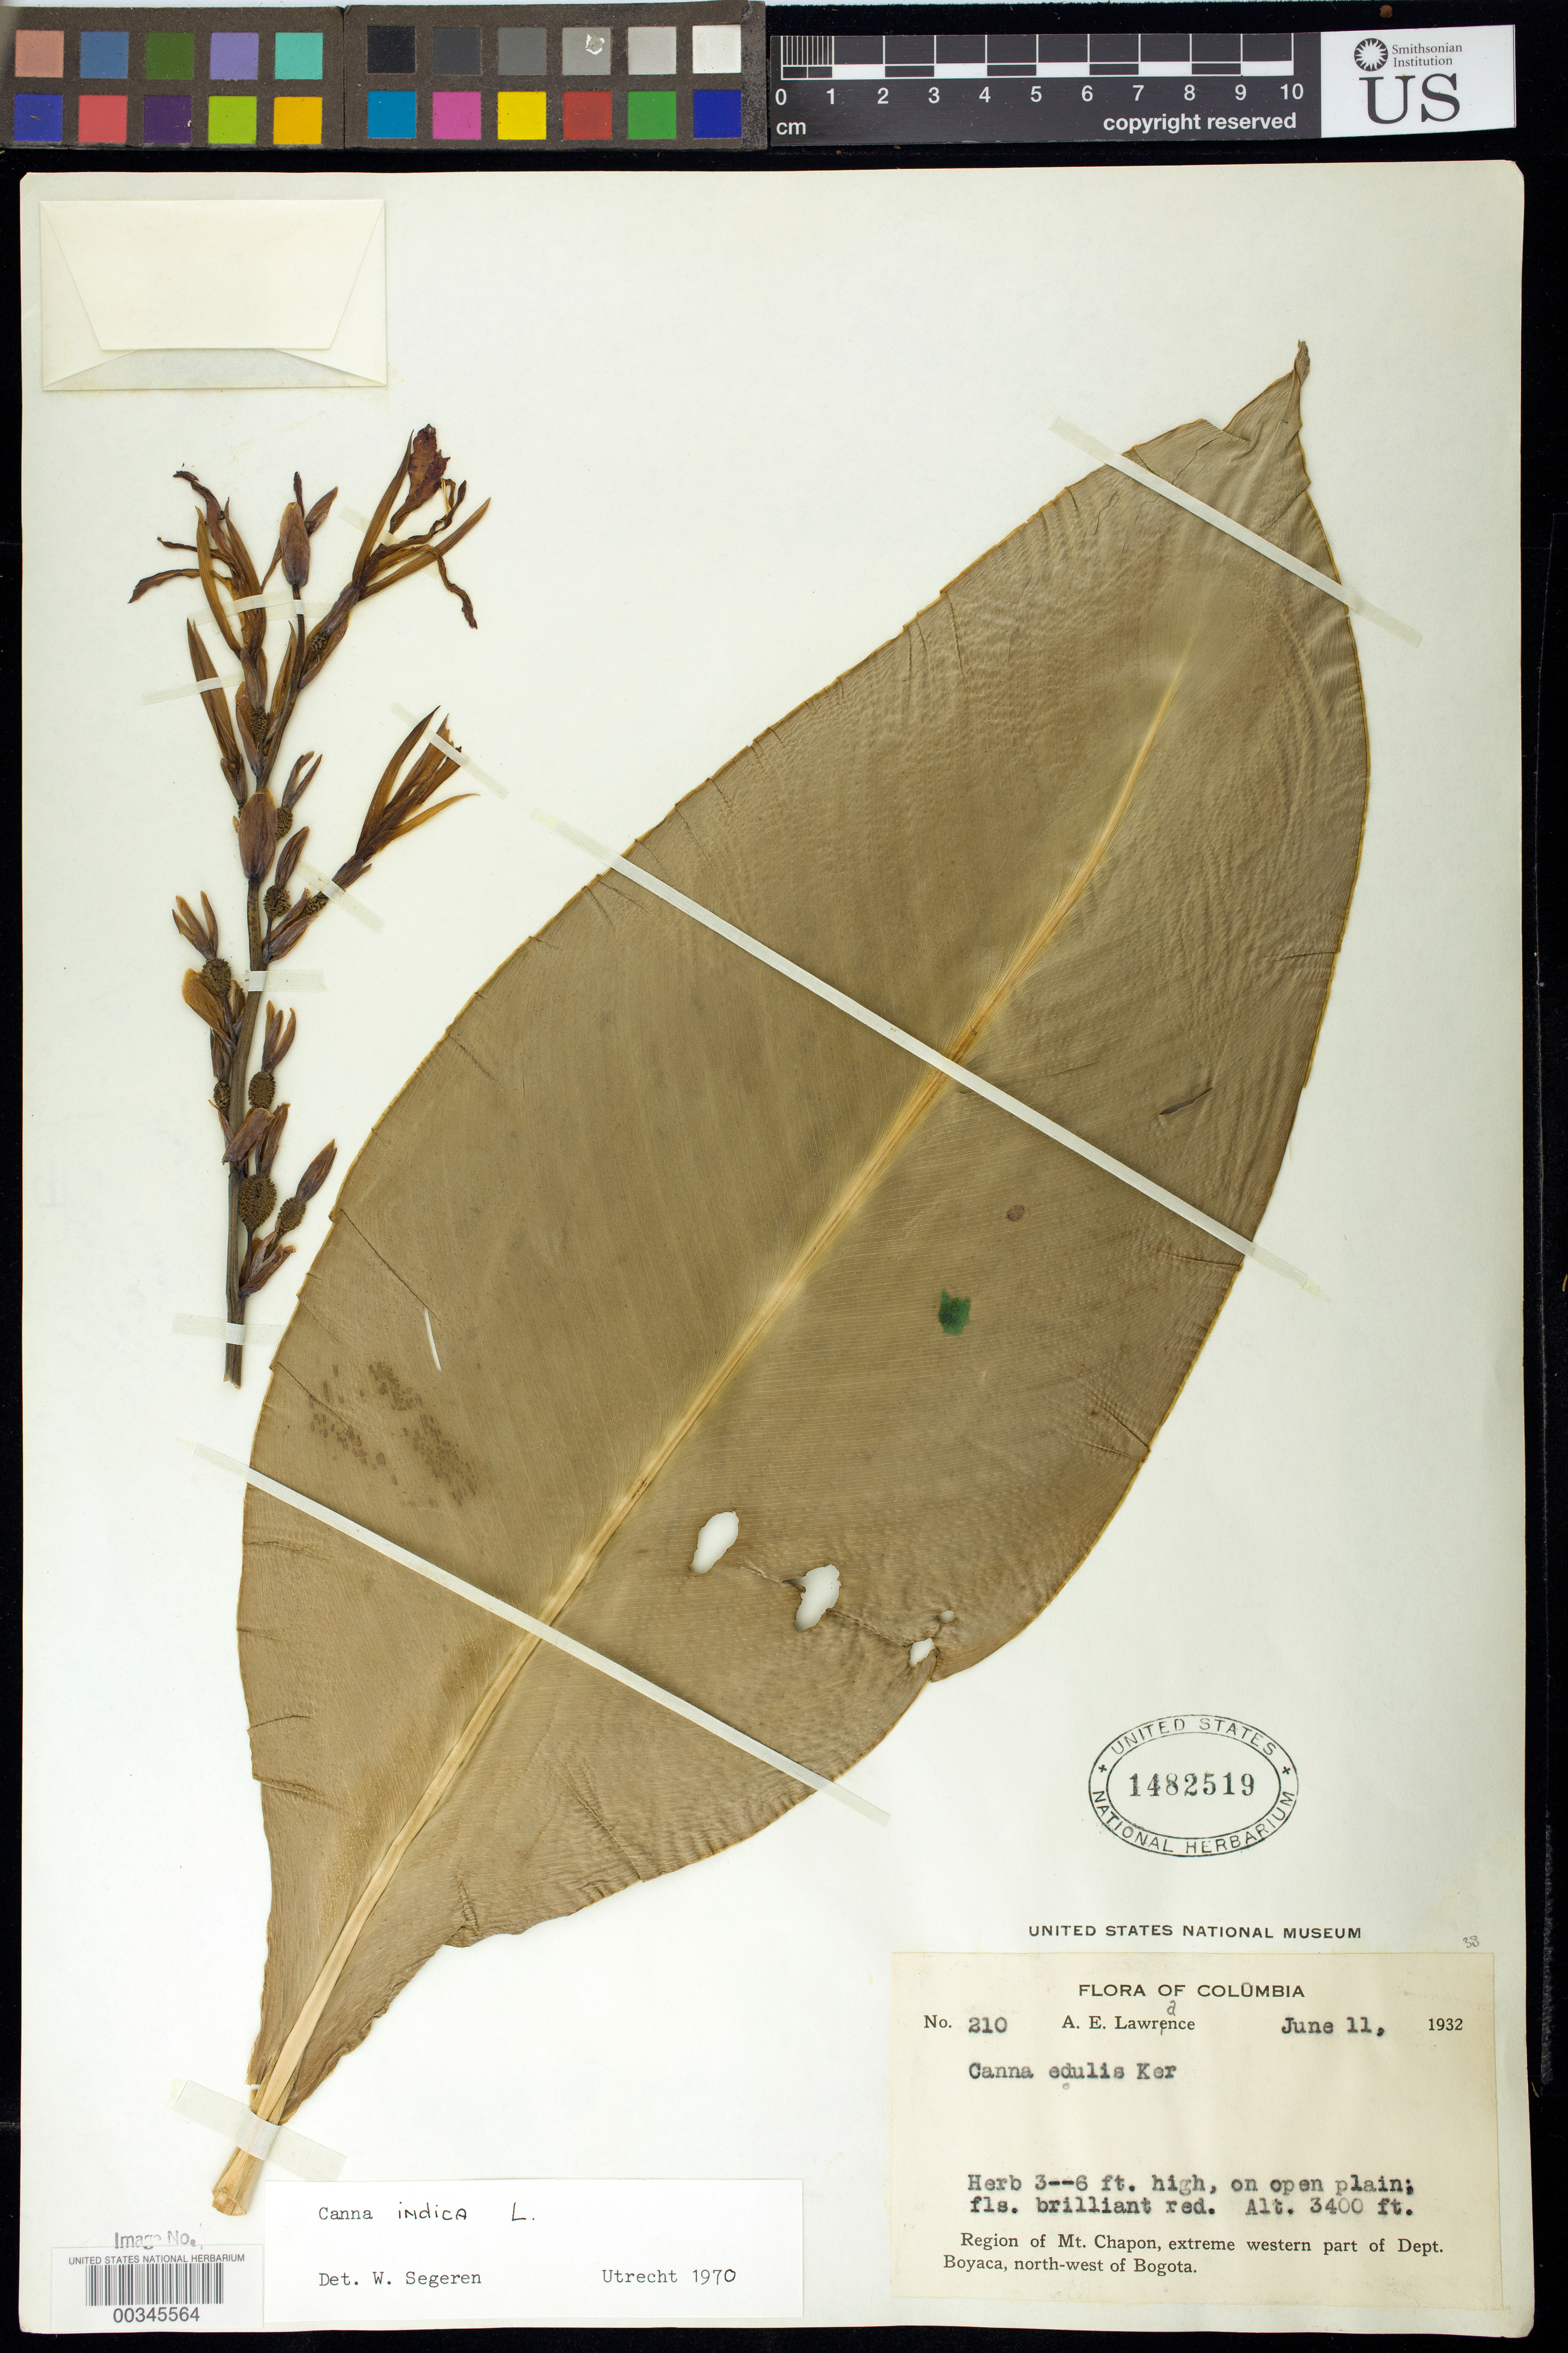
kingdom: Plantae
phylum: Tracheophyta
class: Liliopsida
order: Zingiberales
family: Cannaceae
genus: Canna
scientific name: Canna indica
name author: L.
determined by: Segeren, W.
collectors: A. Lawrance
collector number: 210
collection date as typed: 11 Jun 1932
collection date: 1932-06-11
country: Colombia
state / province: Boyacá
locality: Region of Mt. Chapon, extreme western part of Dept. Boyacá, NW of Bogota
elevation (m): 1036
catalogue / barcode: US 1482519